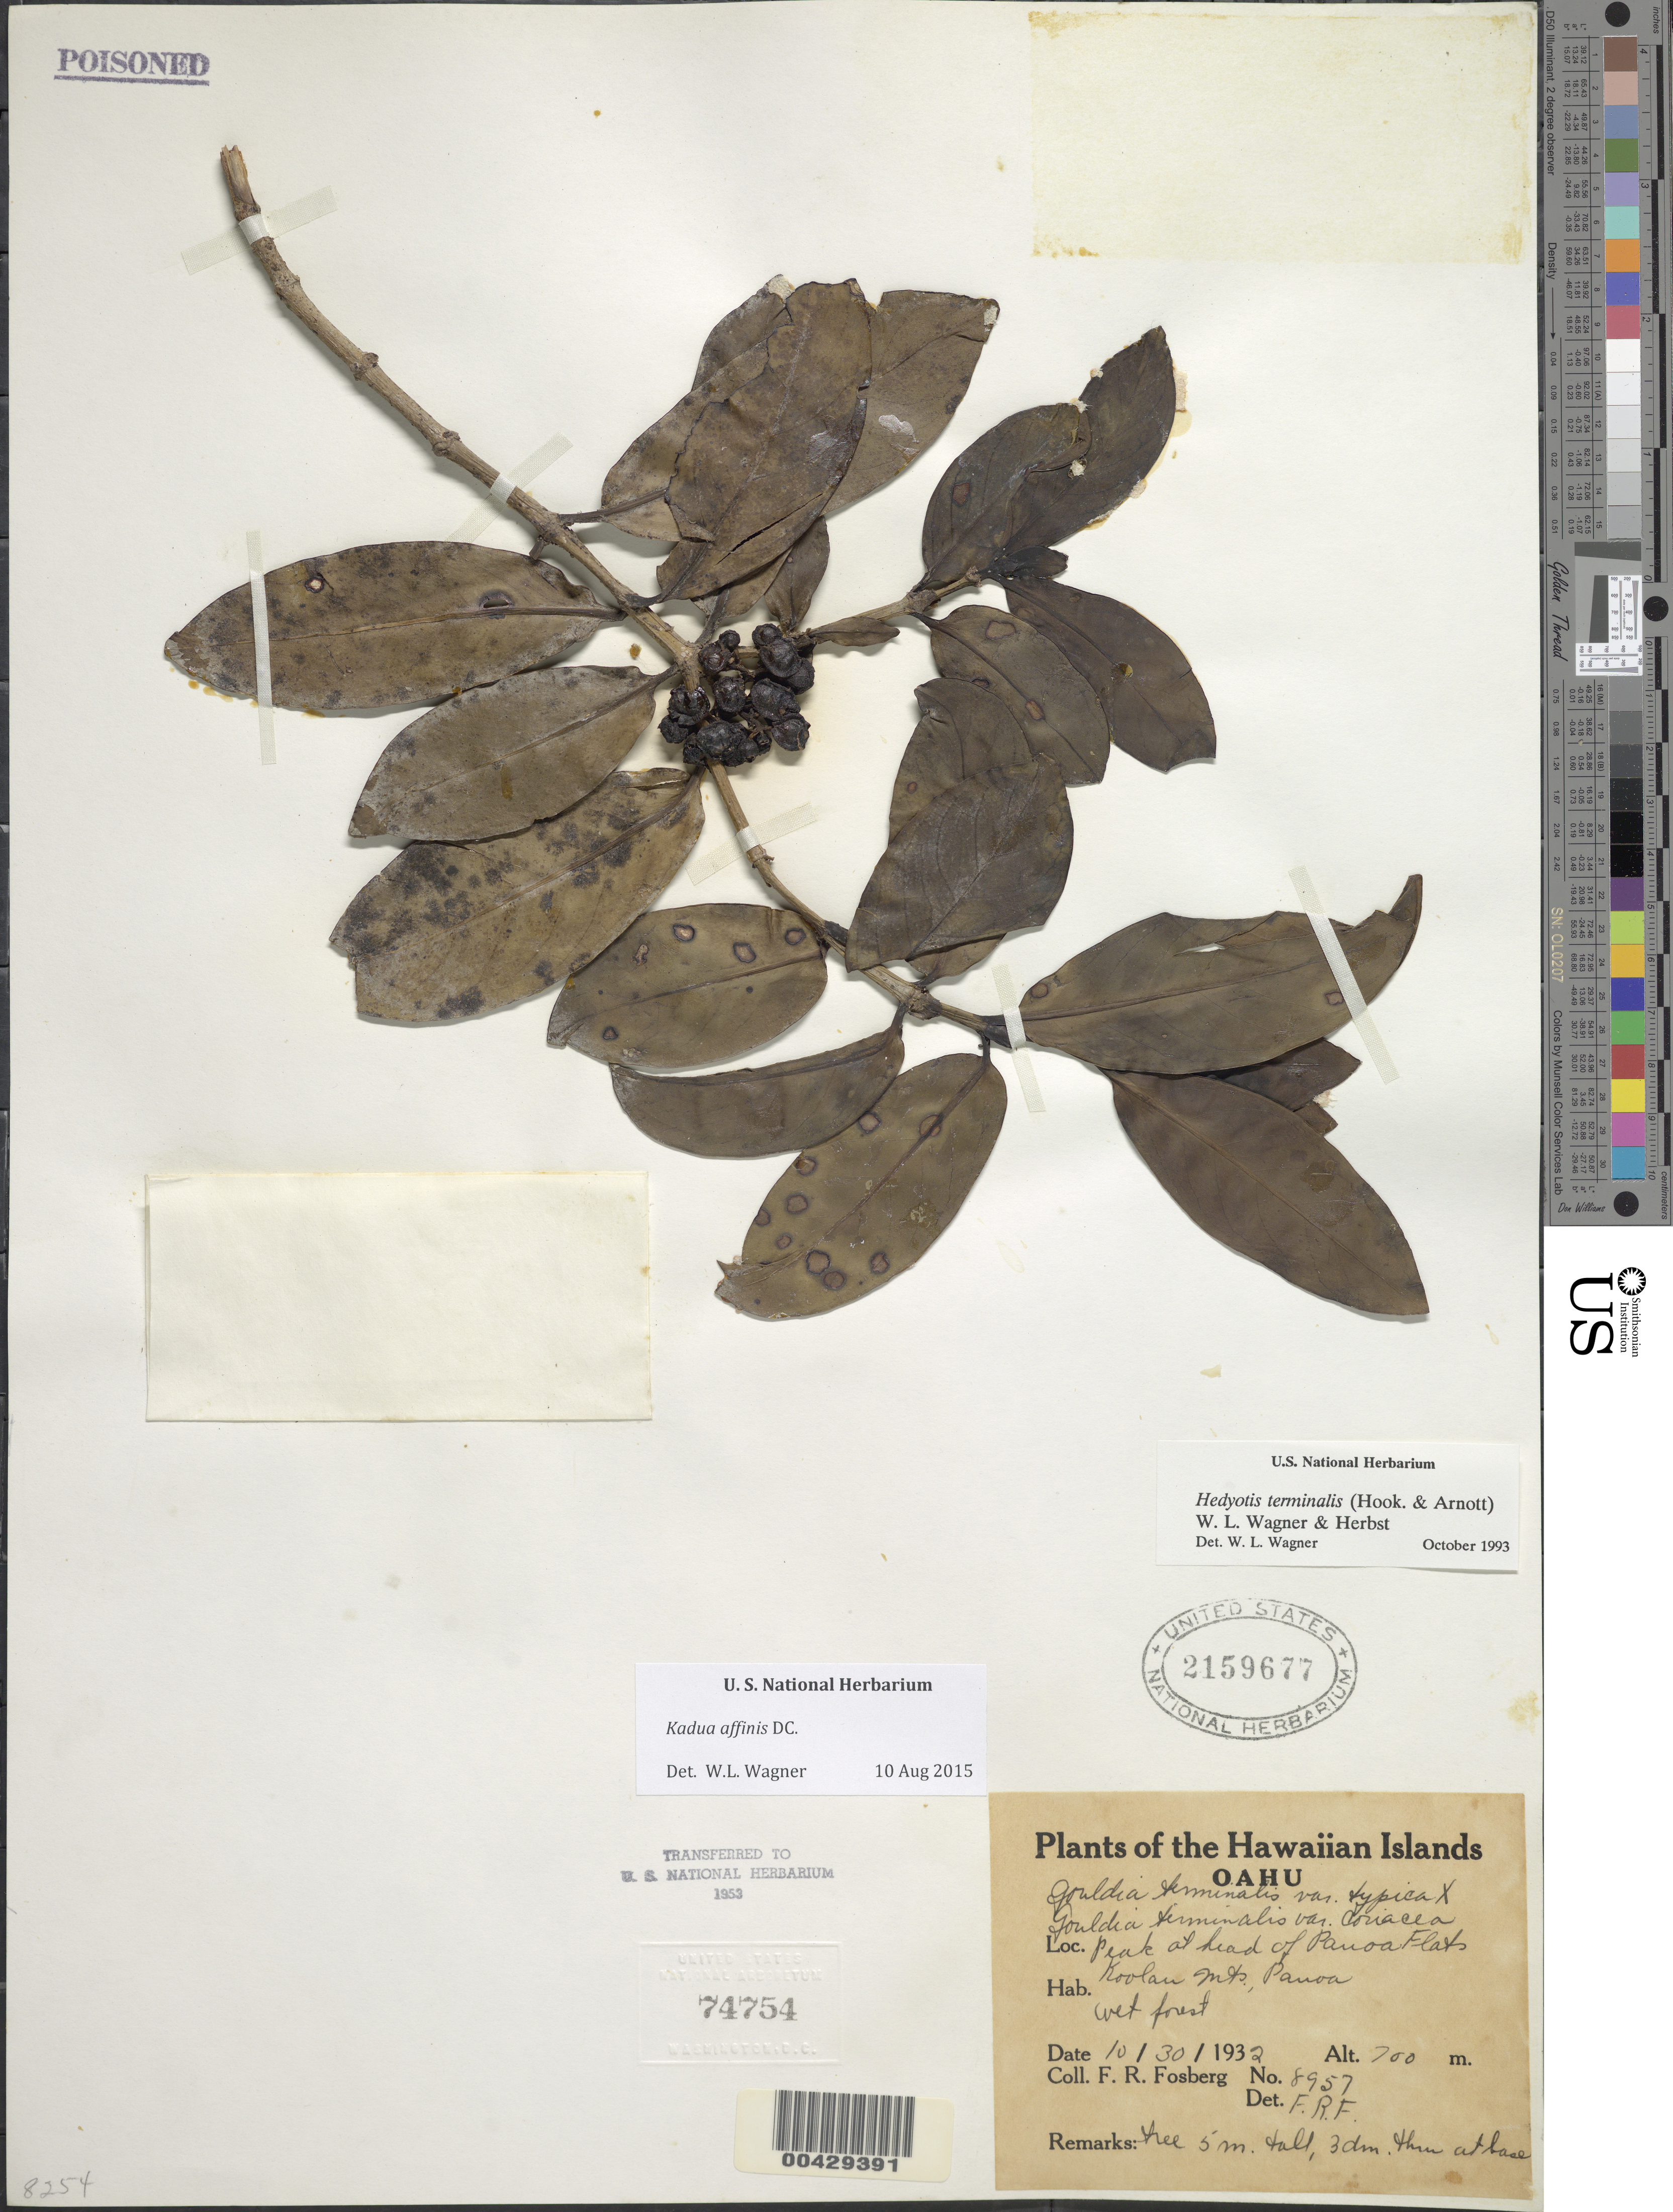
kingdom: Plantae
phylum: Tracheophyta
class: Magnoliopsida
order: Gentianales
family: Rubiaceae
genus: Kadua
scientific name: Kadua affinis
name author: DC.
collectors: F. R. Fosberg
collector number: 8957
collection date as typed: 30 Oct 1932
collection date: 1932-10-30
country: United States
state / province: Hawaii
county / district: Honolulu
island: Oahu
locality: Peak at head of Pauoa Flats, Koolau Mts., Pauoa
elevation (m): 700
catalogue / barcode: US 2159677